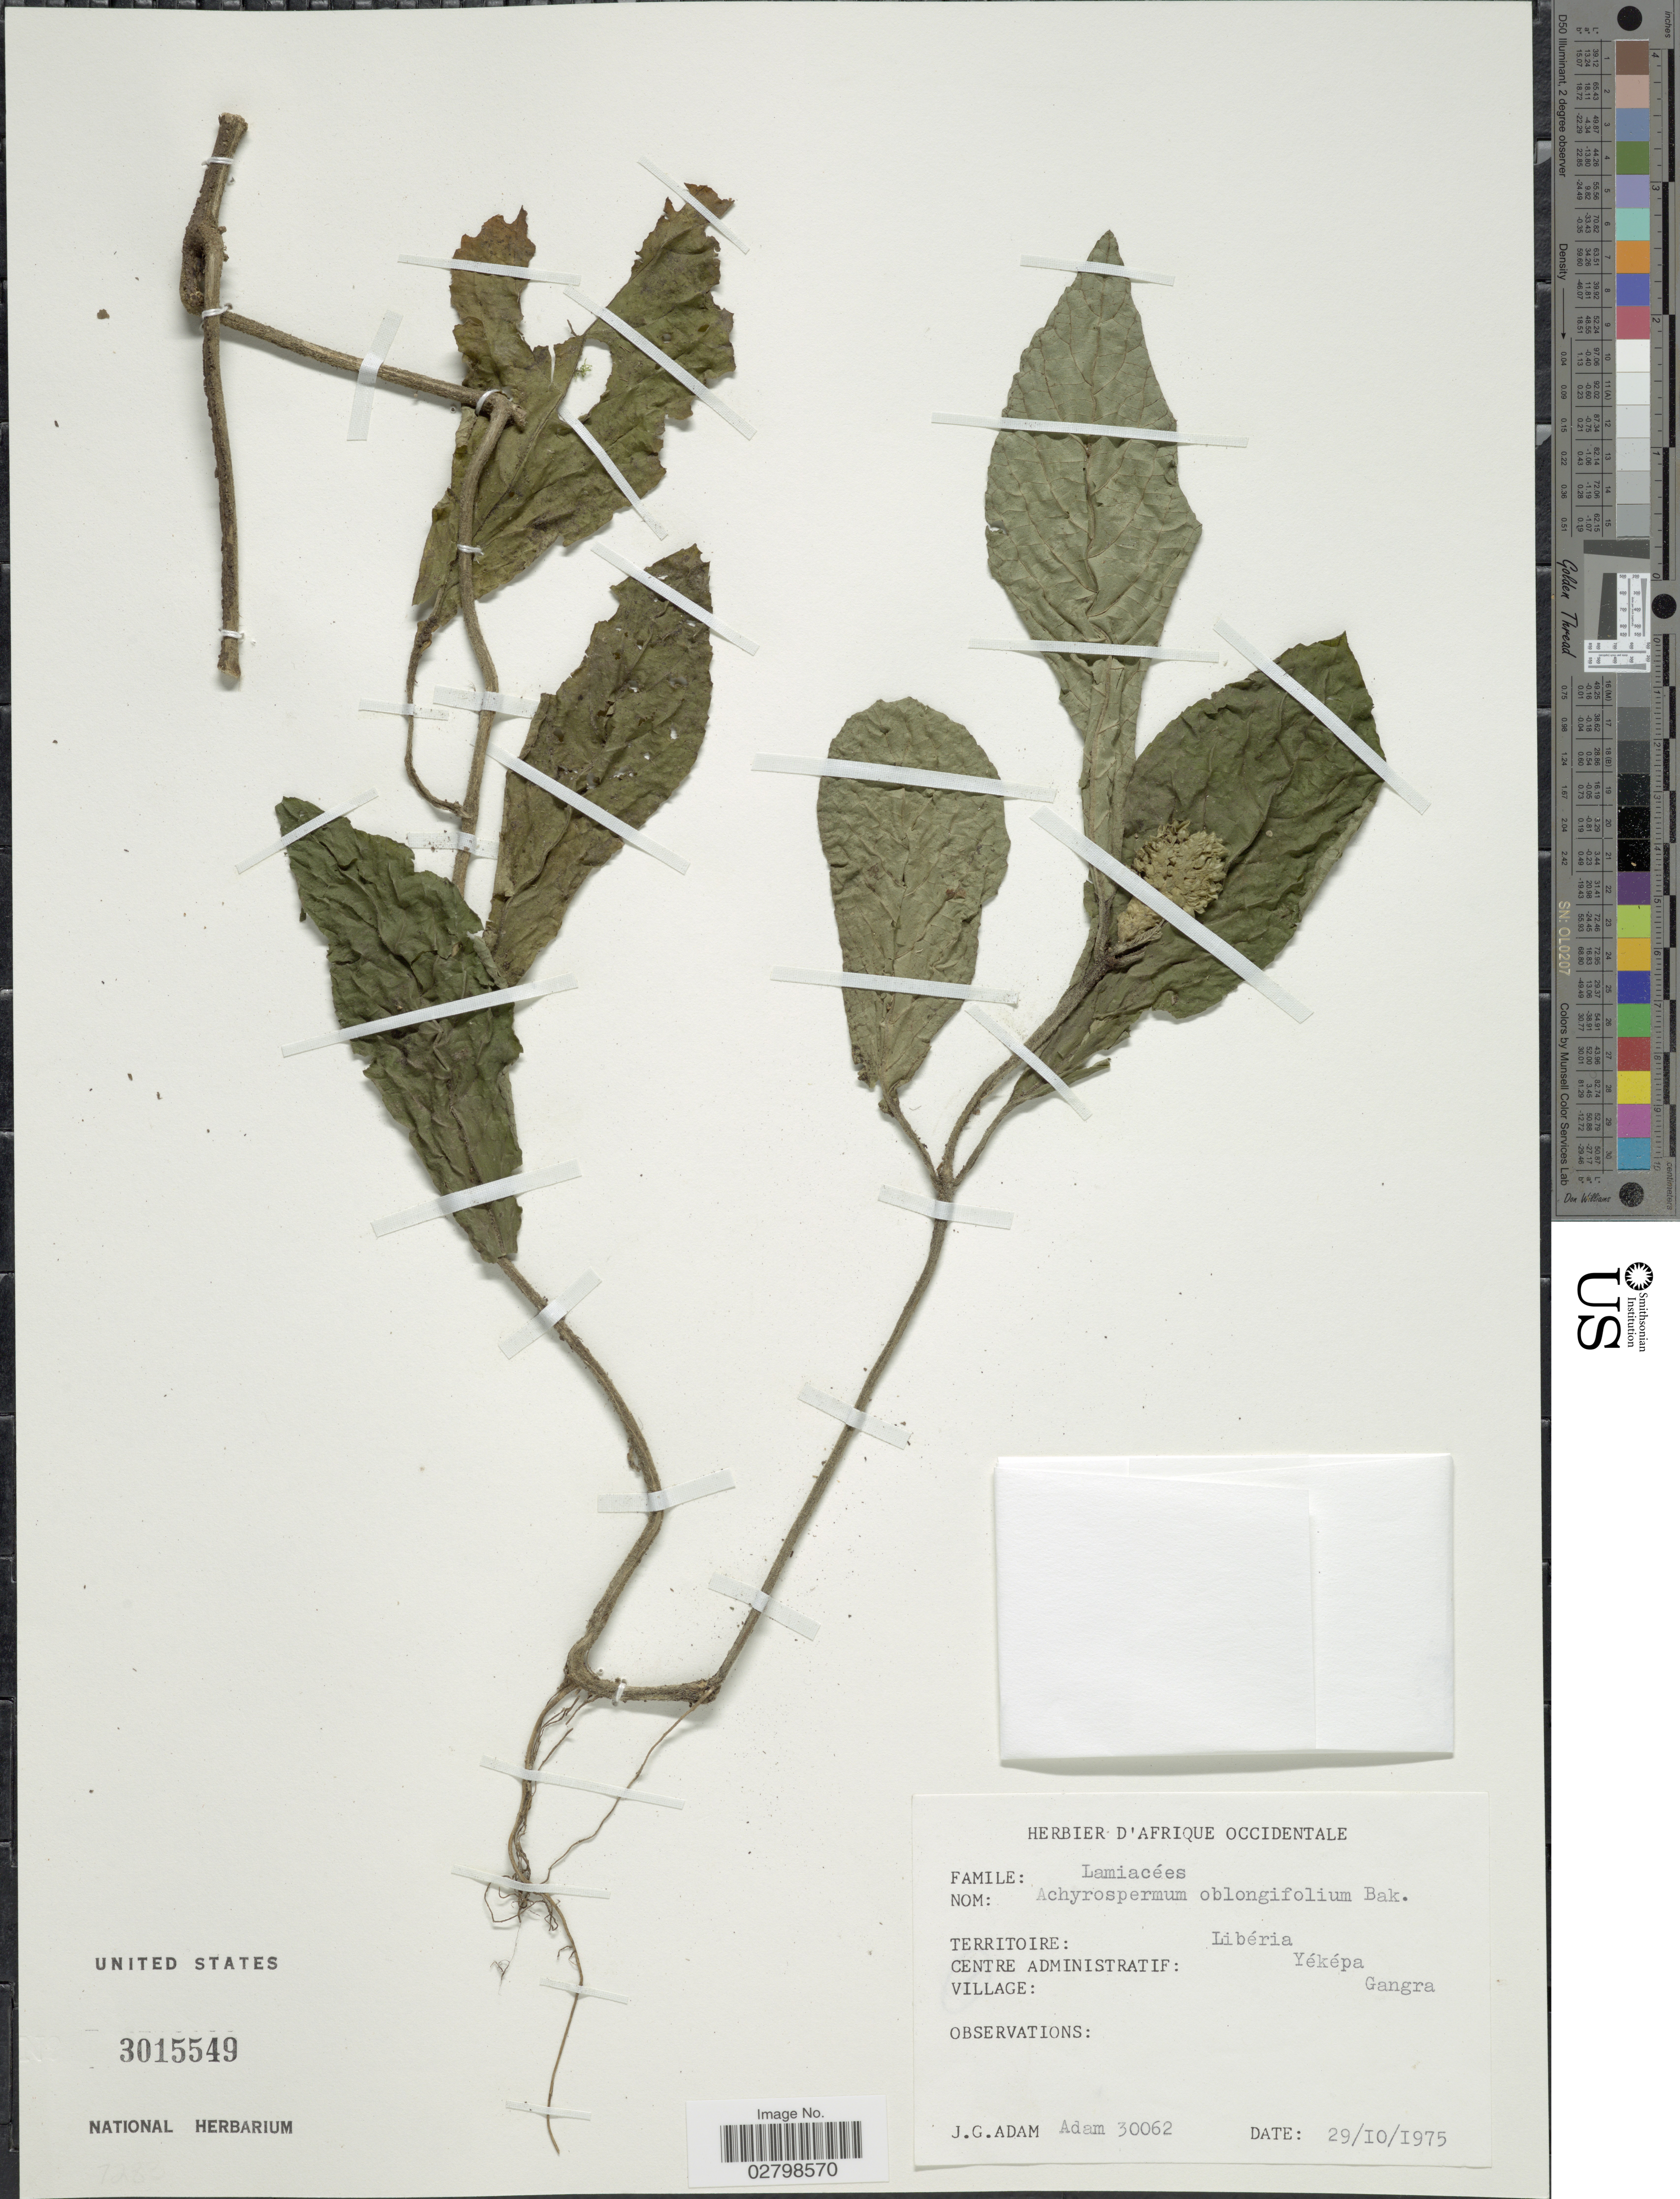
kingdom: Plantae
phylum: Tracheophyta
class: Magnoliopsida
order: Lamiales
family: Lamiaceae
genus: Achyrospermum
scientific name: Achyrospermum oblongifolium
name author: Baker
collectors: J. Adam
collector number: Adam 30062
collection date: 1975-10-29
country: Liberia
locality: Territoire: Libéria. Centre Administratif: Yéképa. Village: Gangra.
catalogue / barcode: US 3015549